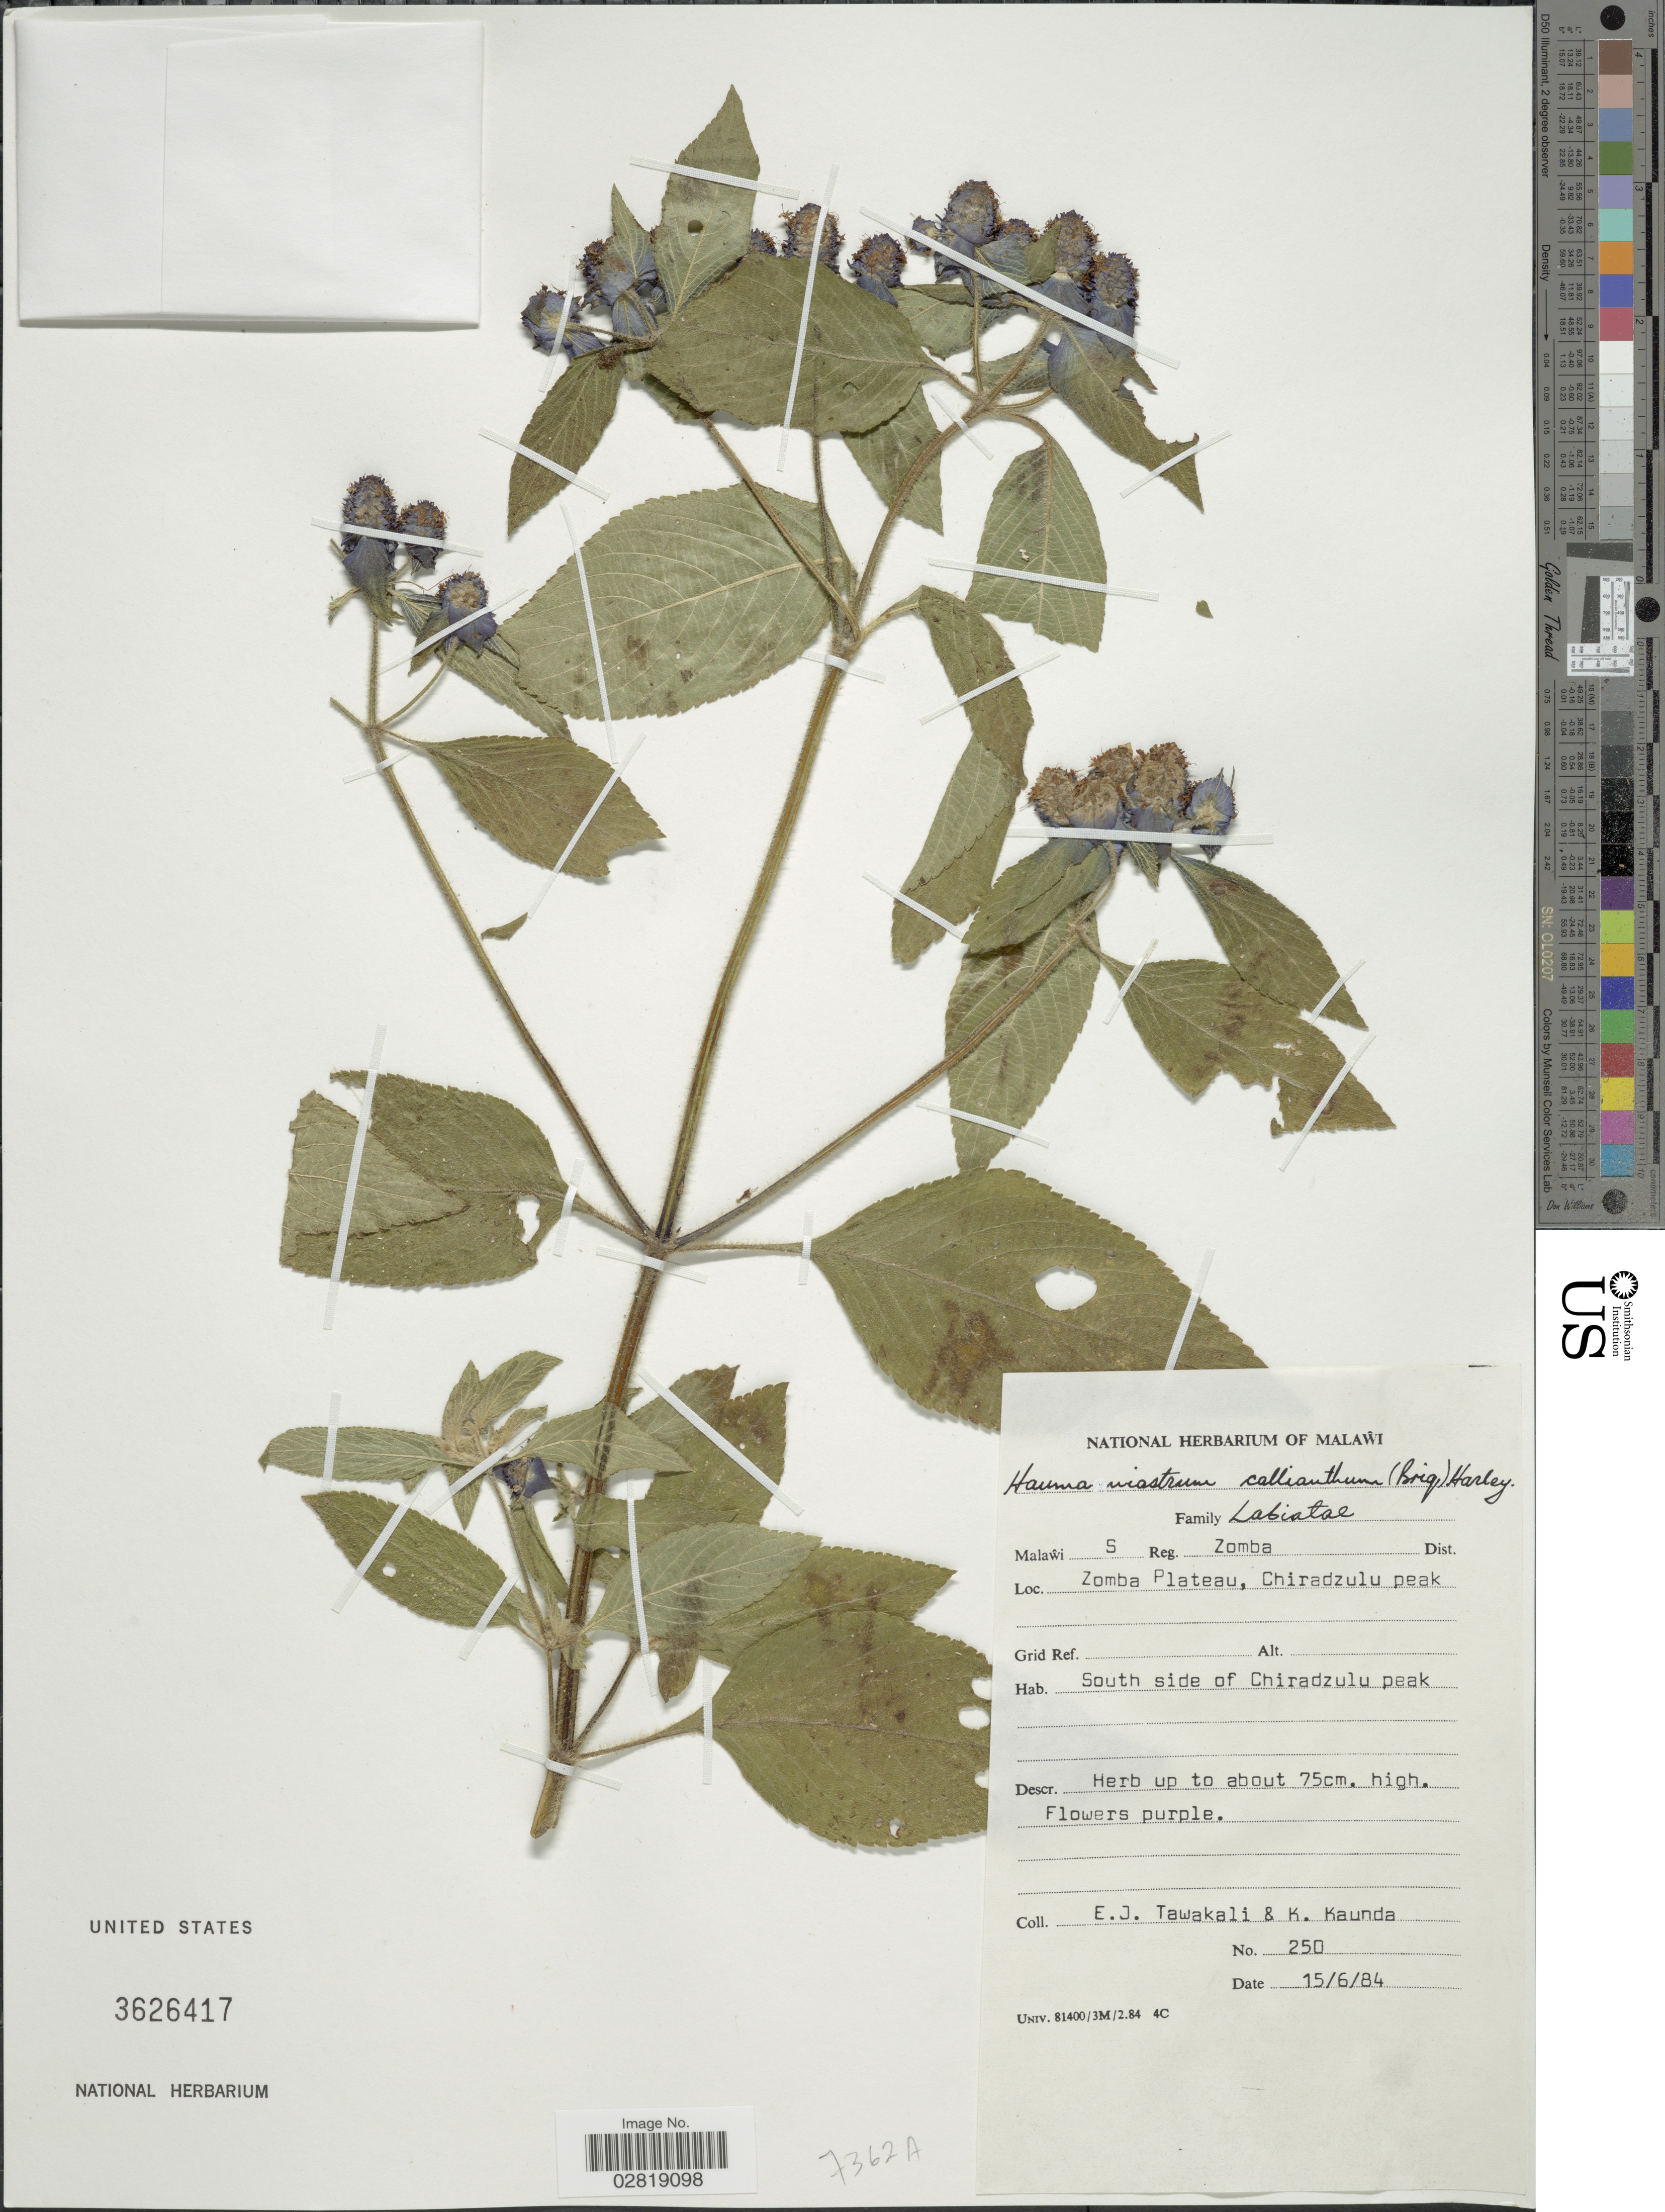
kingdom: Plantae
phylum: Tracheophyta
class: Magnoliopsida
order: Lamiales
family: Lamiaceae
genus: Haumaniastrum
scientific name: Haumaniastrum callianthum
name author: (Briq.) Harley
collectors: E. Tawakali & K. Kaunda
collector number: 250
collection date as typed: Transcribed d/m/y: 15/6/84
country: Malawi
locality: S Reg. Zomba Dist. Zomba Plateau, Chiradzulu peak. South side of Chiradzulu peak.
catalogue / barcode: US 3626417